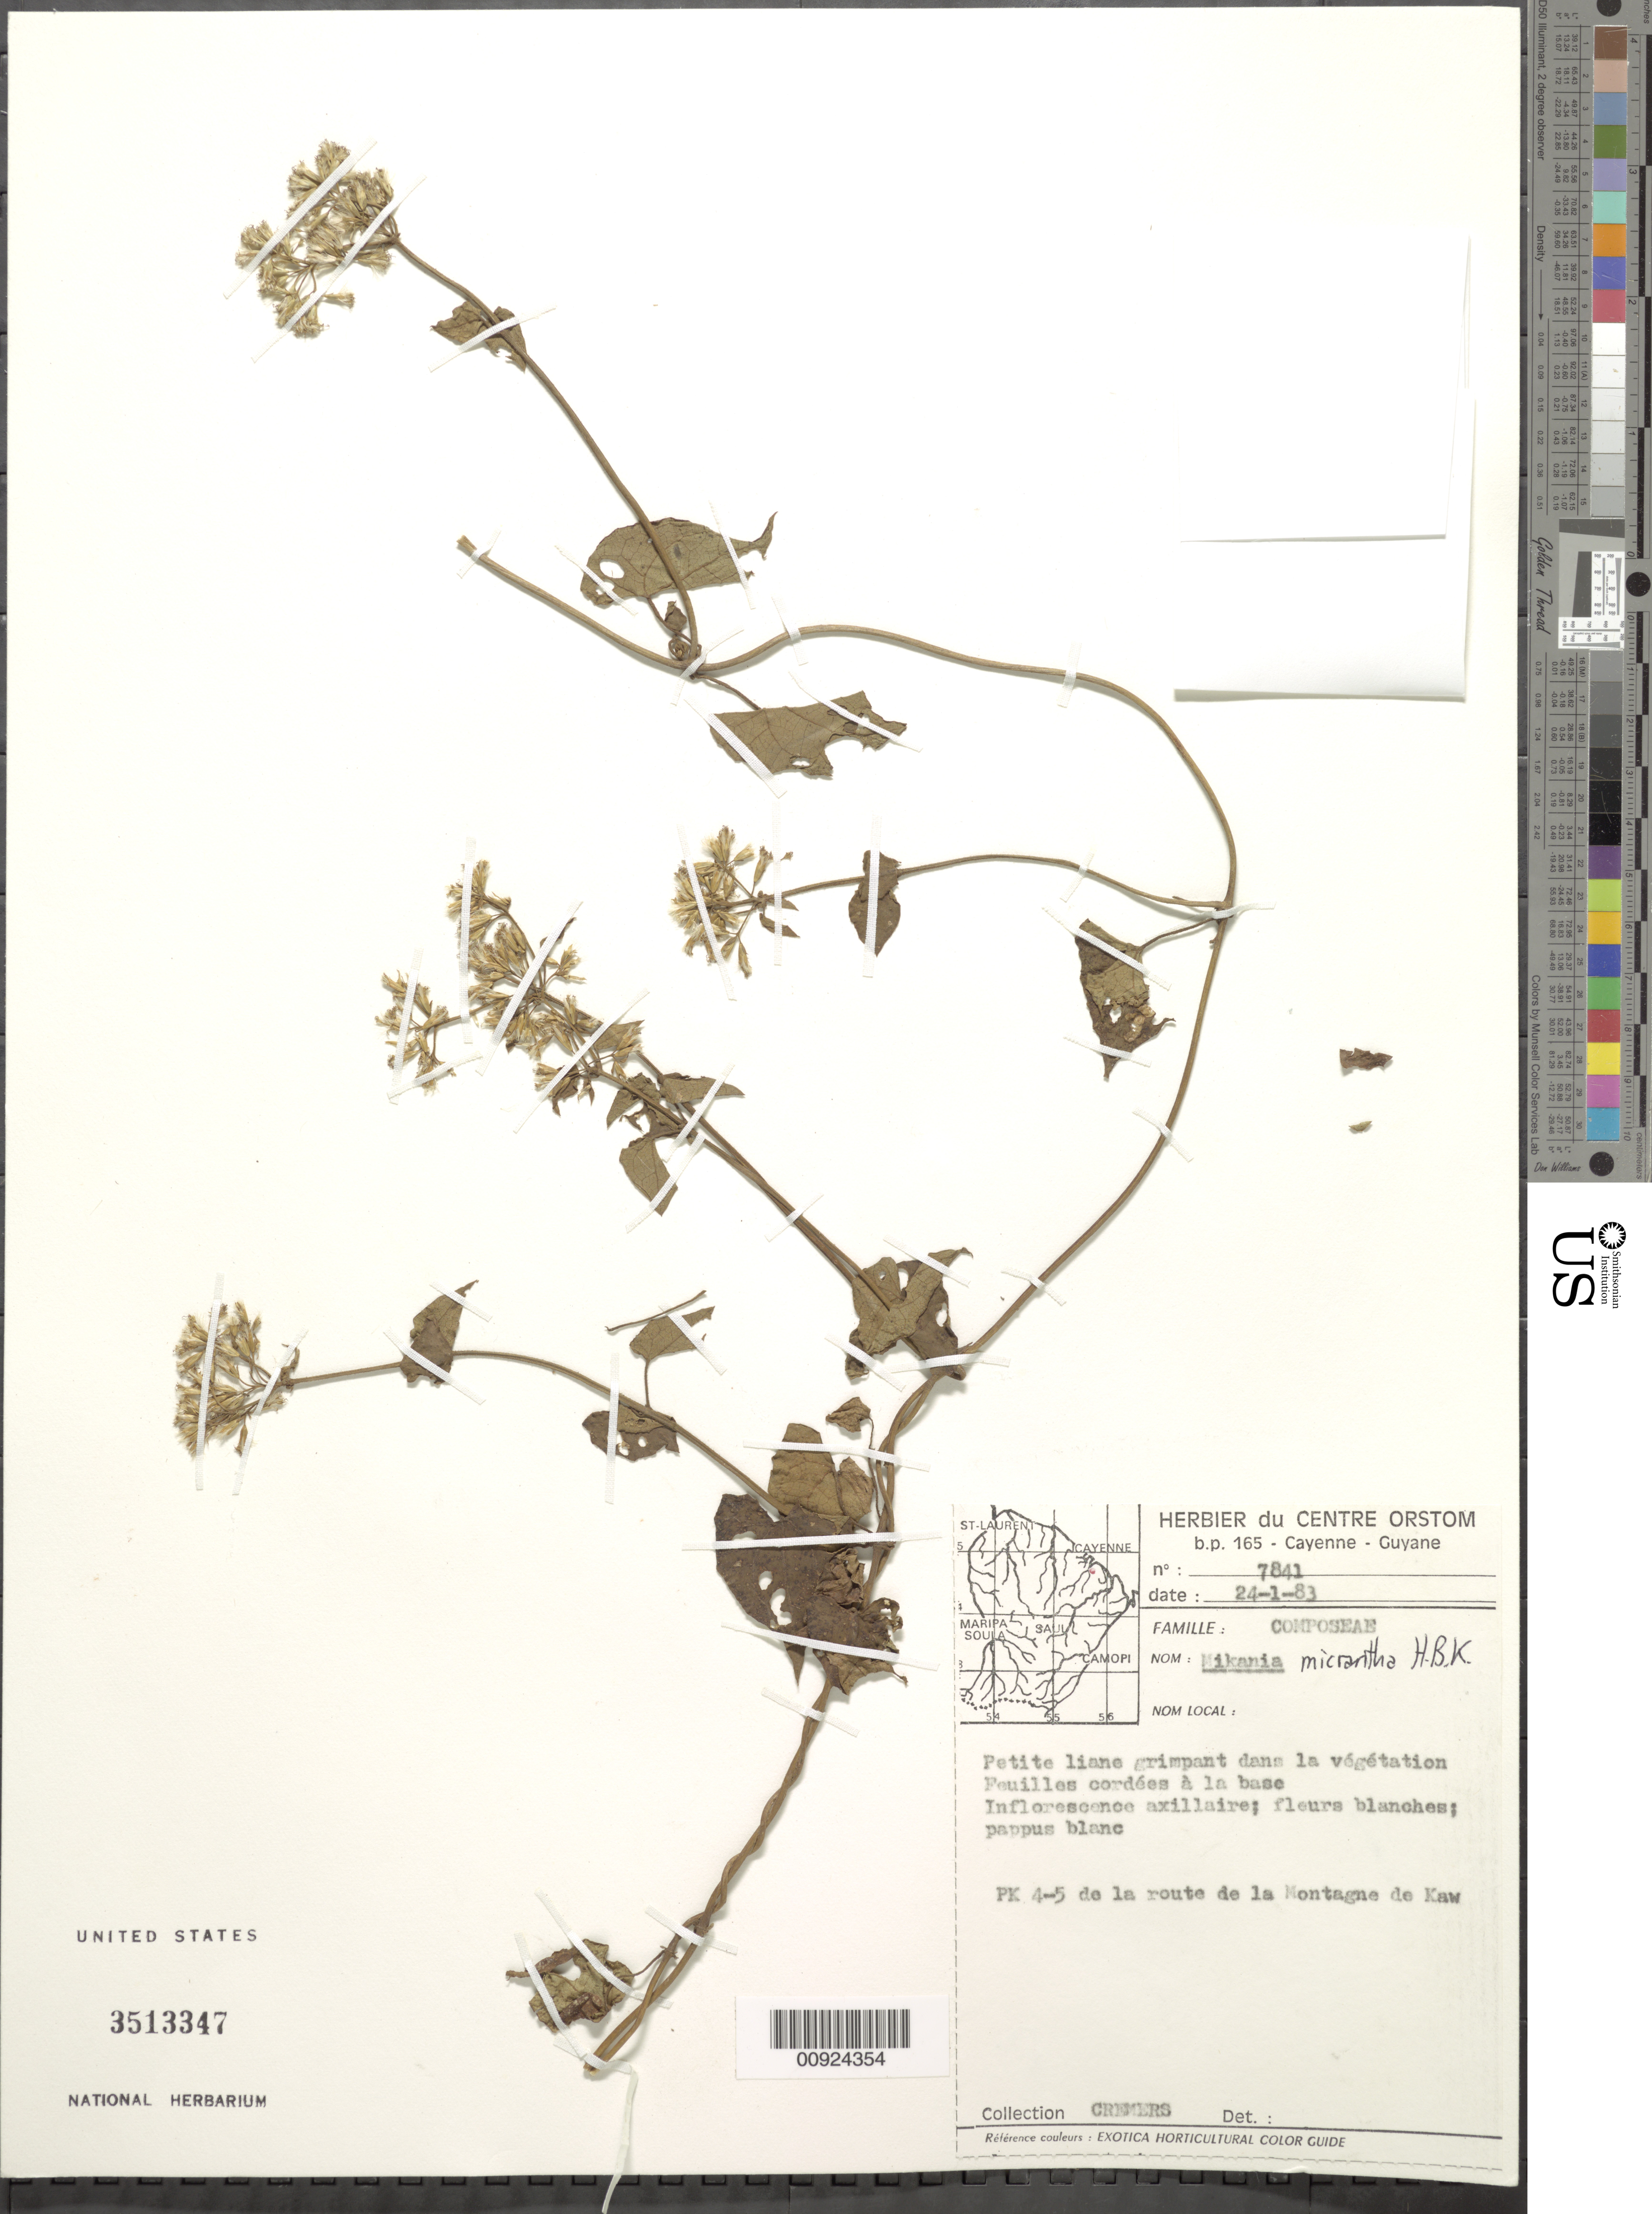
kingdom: Plantae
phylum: Tracheophyta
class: Magnoliopsida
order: Asterales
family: Asteraceae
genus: Mikania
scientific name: Mikania micrantha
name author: Kunth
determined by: Robinson, Harold E., (US)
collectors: G. Cremers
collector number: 7841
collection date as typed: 24-Jan-83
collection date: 1983-01-24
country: French Guiana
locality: Montagne de Kaw, PK 4-5 de la route de la montagne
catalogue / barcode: US 3513347